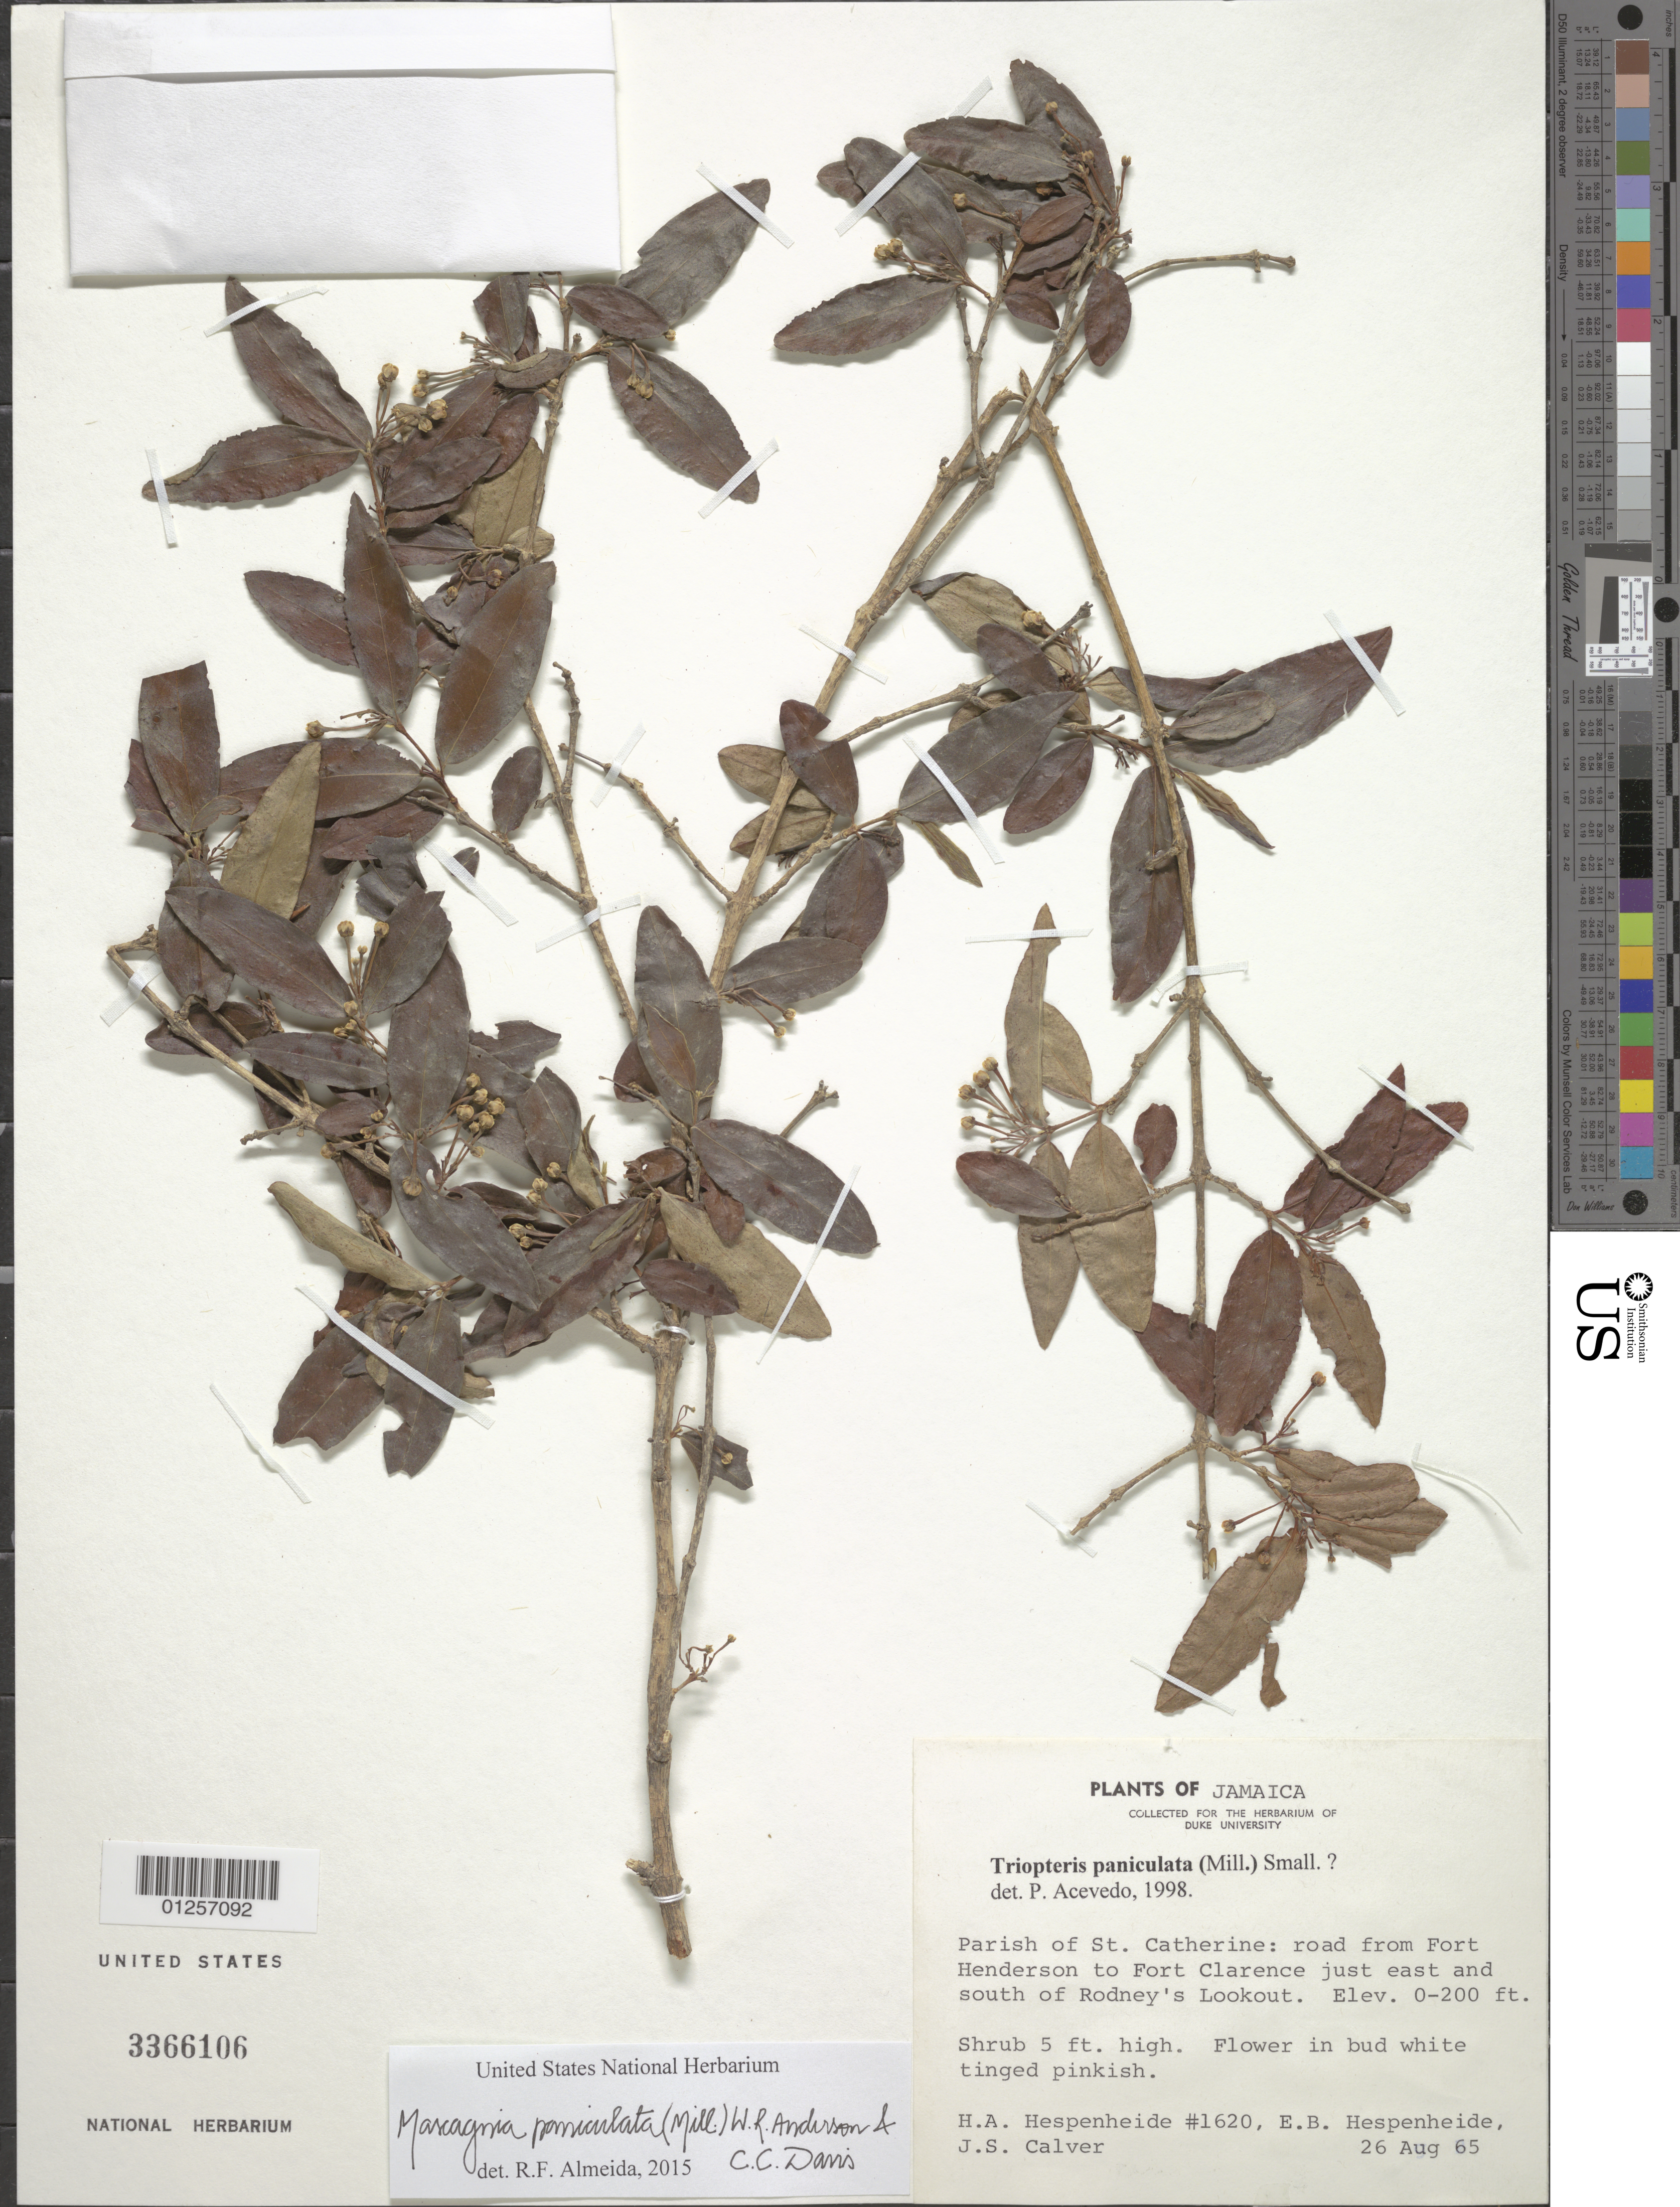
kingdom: Plantae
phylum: Tracheophyta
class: Magnoliopsida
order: Malpighiales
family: Malpighiaceae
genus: Mascagnia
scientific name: Mascagnia paniculata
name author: (Mill.) W.R. Anderson & C. Davis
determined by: De Almeida, R. F., (HUEFS), Universidade Estadual de Feira de Santana (BRAZIL)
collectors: H. A. Hespenheide, E. Hespenheide & J. Calver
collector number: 1620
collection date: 1965-08-26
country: Jamaica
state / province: Saint Catherine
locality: Road from Fort Henderson to Fort Clarence just east and south of Rodney's Lookout.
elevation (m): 0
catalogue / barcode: US 3366106